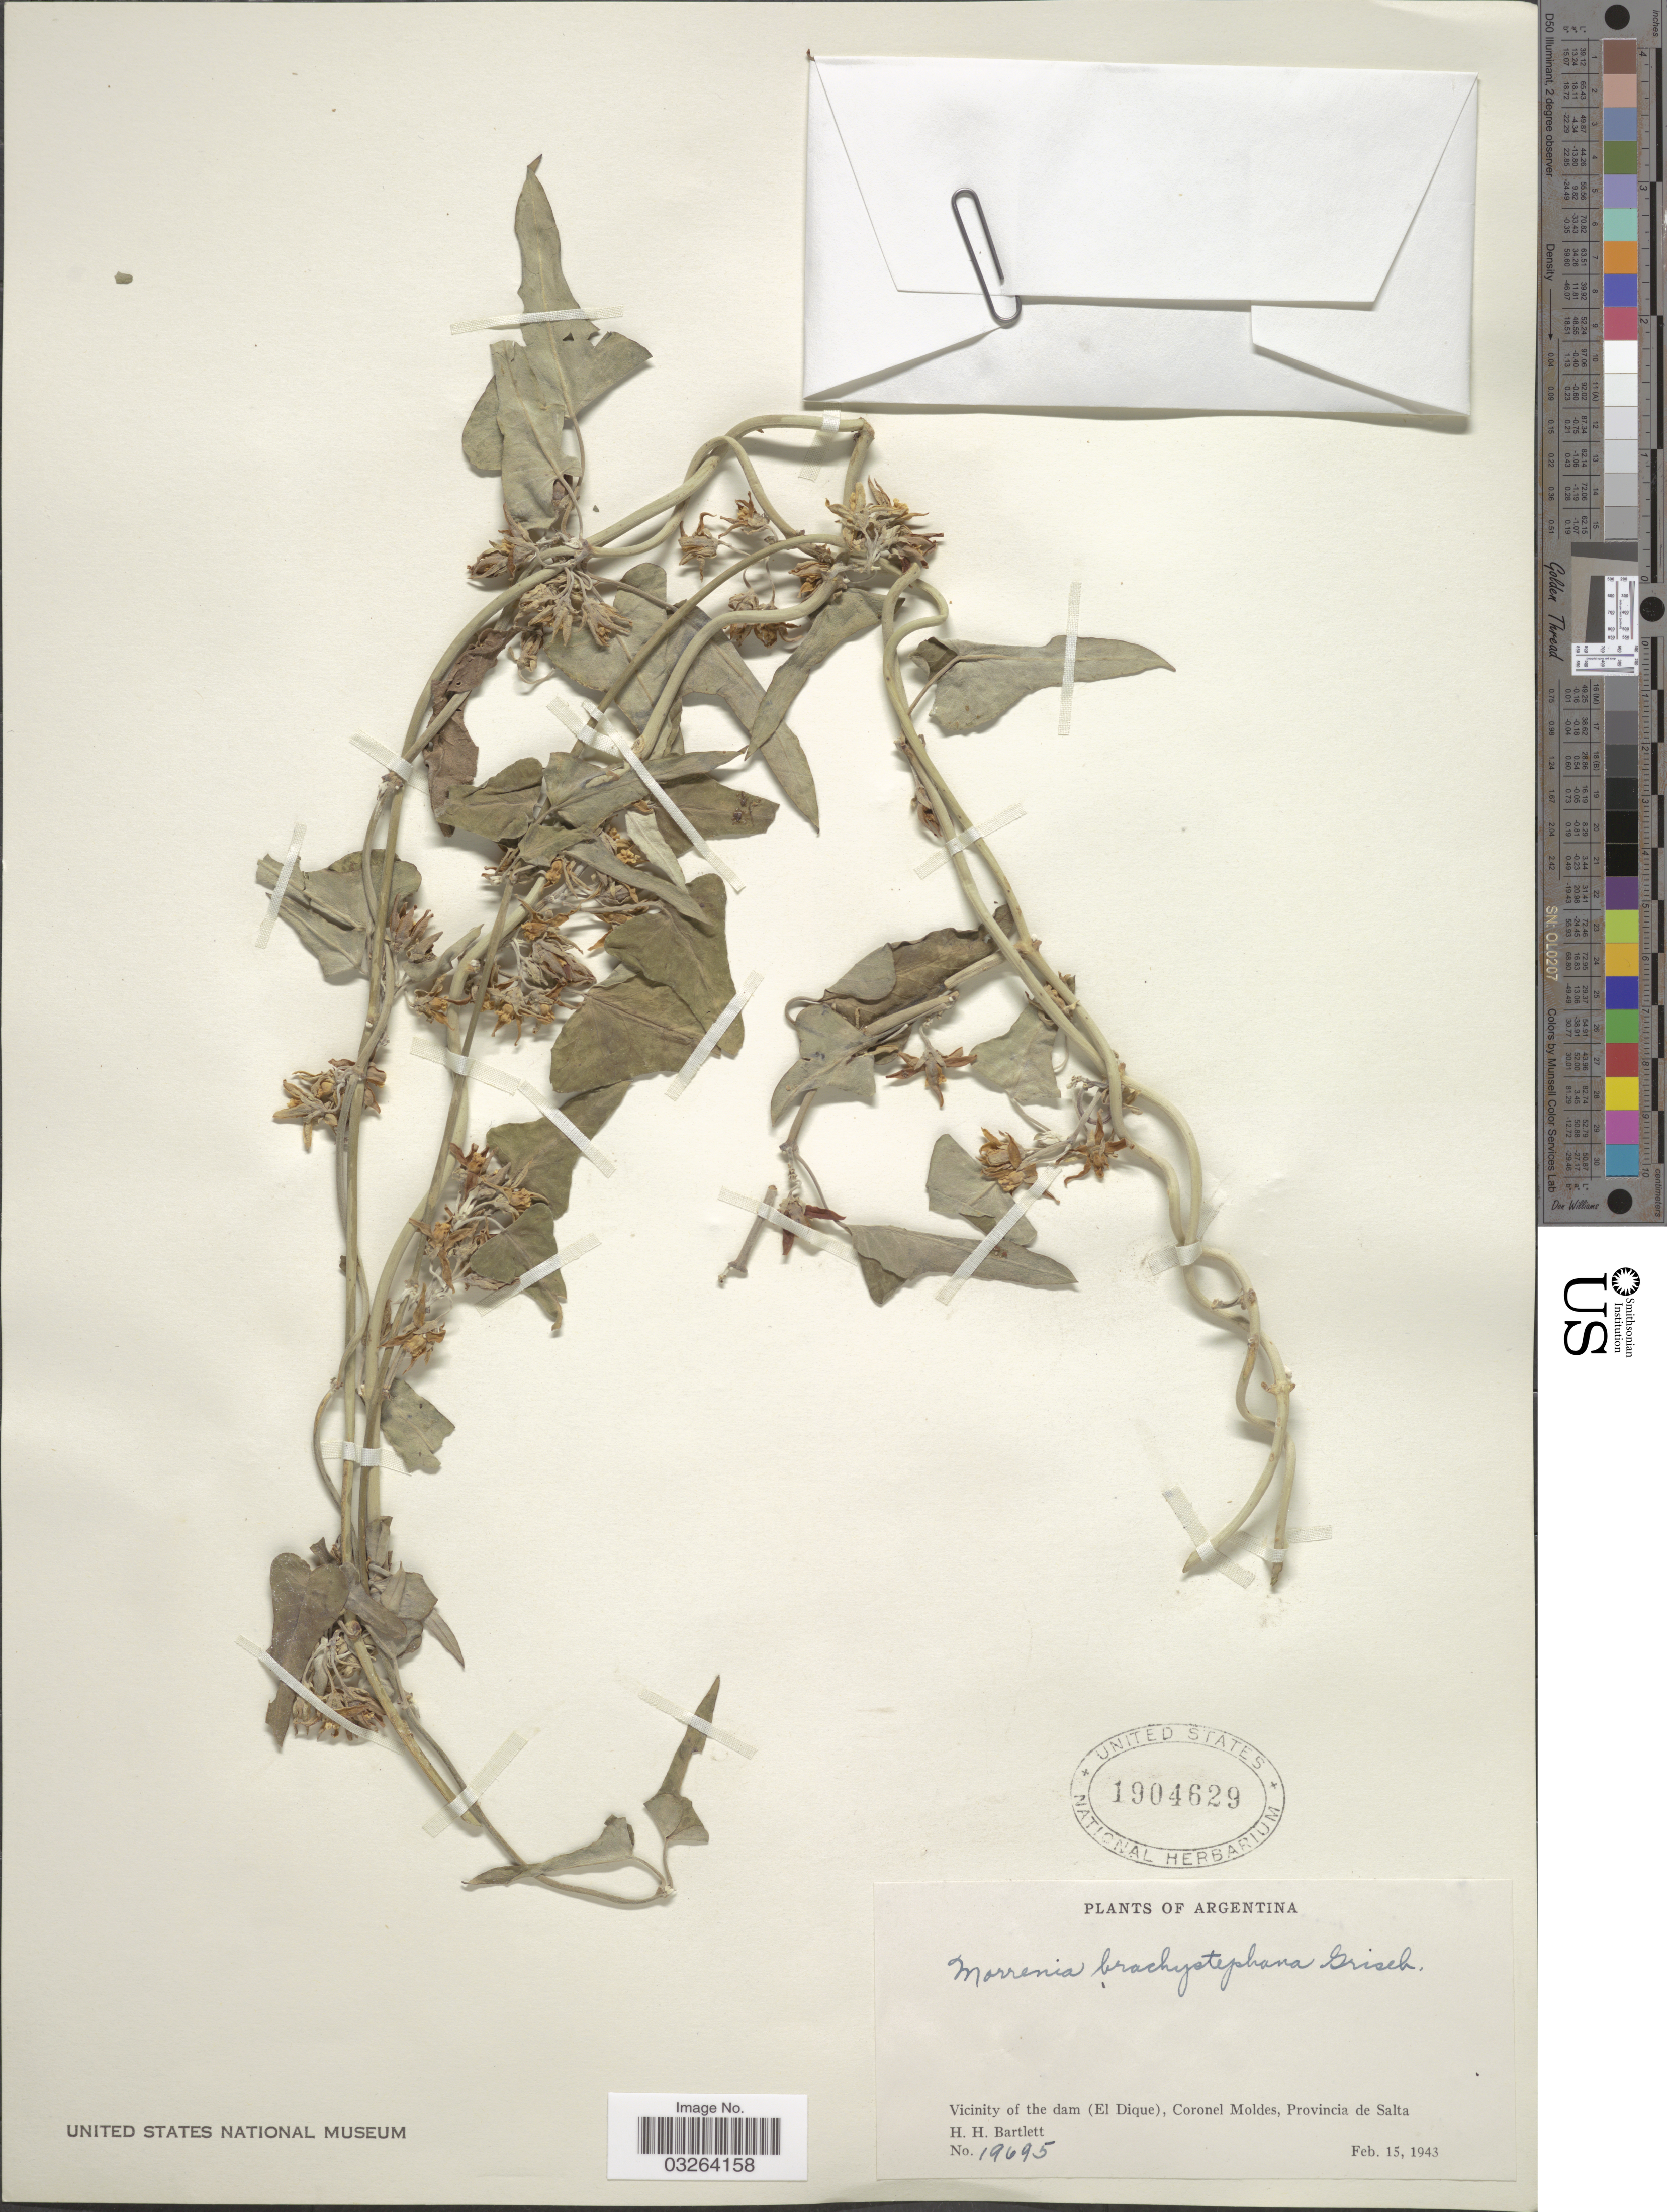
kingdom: Plantae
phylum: Tracheophyta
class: Magnoliopsida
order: Gentianales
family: Apocynaceae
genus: Morrenia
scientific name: Morrenia brachystephana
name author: Griseb.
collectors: H. H. Bartlett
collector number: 19695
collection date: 1943-02-15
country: Argentina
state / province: Salta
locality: Vicinity of the dam (El Dique), Coronel Moldes, Provincia de Salta.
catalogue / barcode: US 1904629